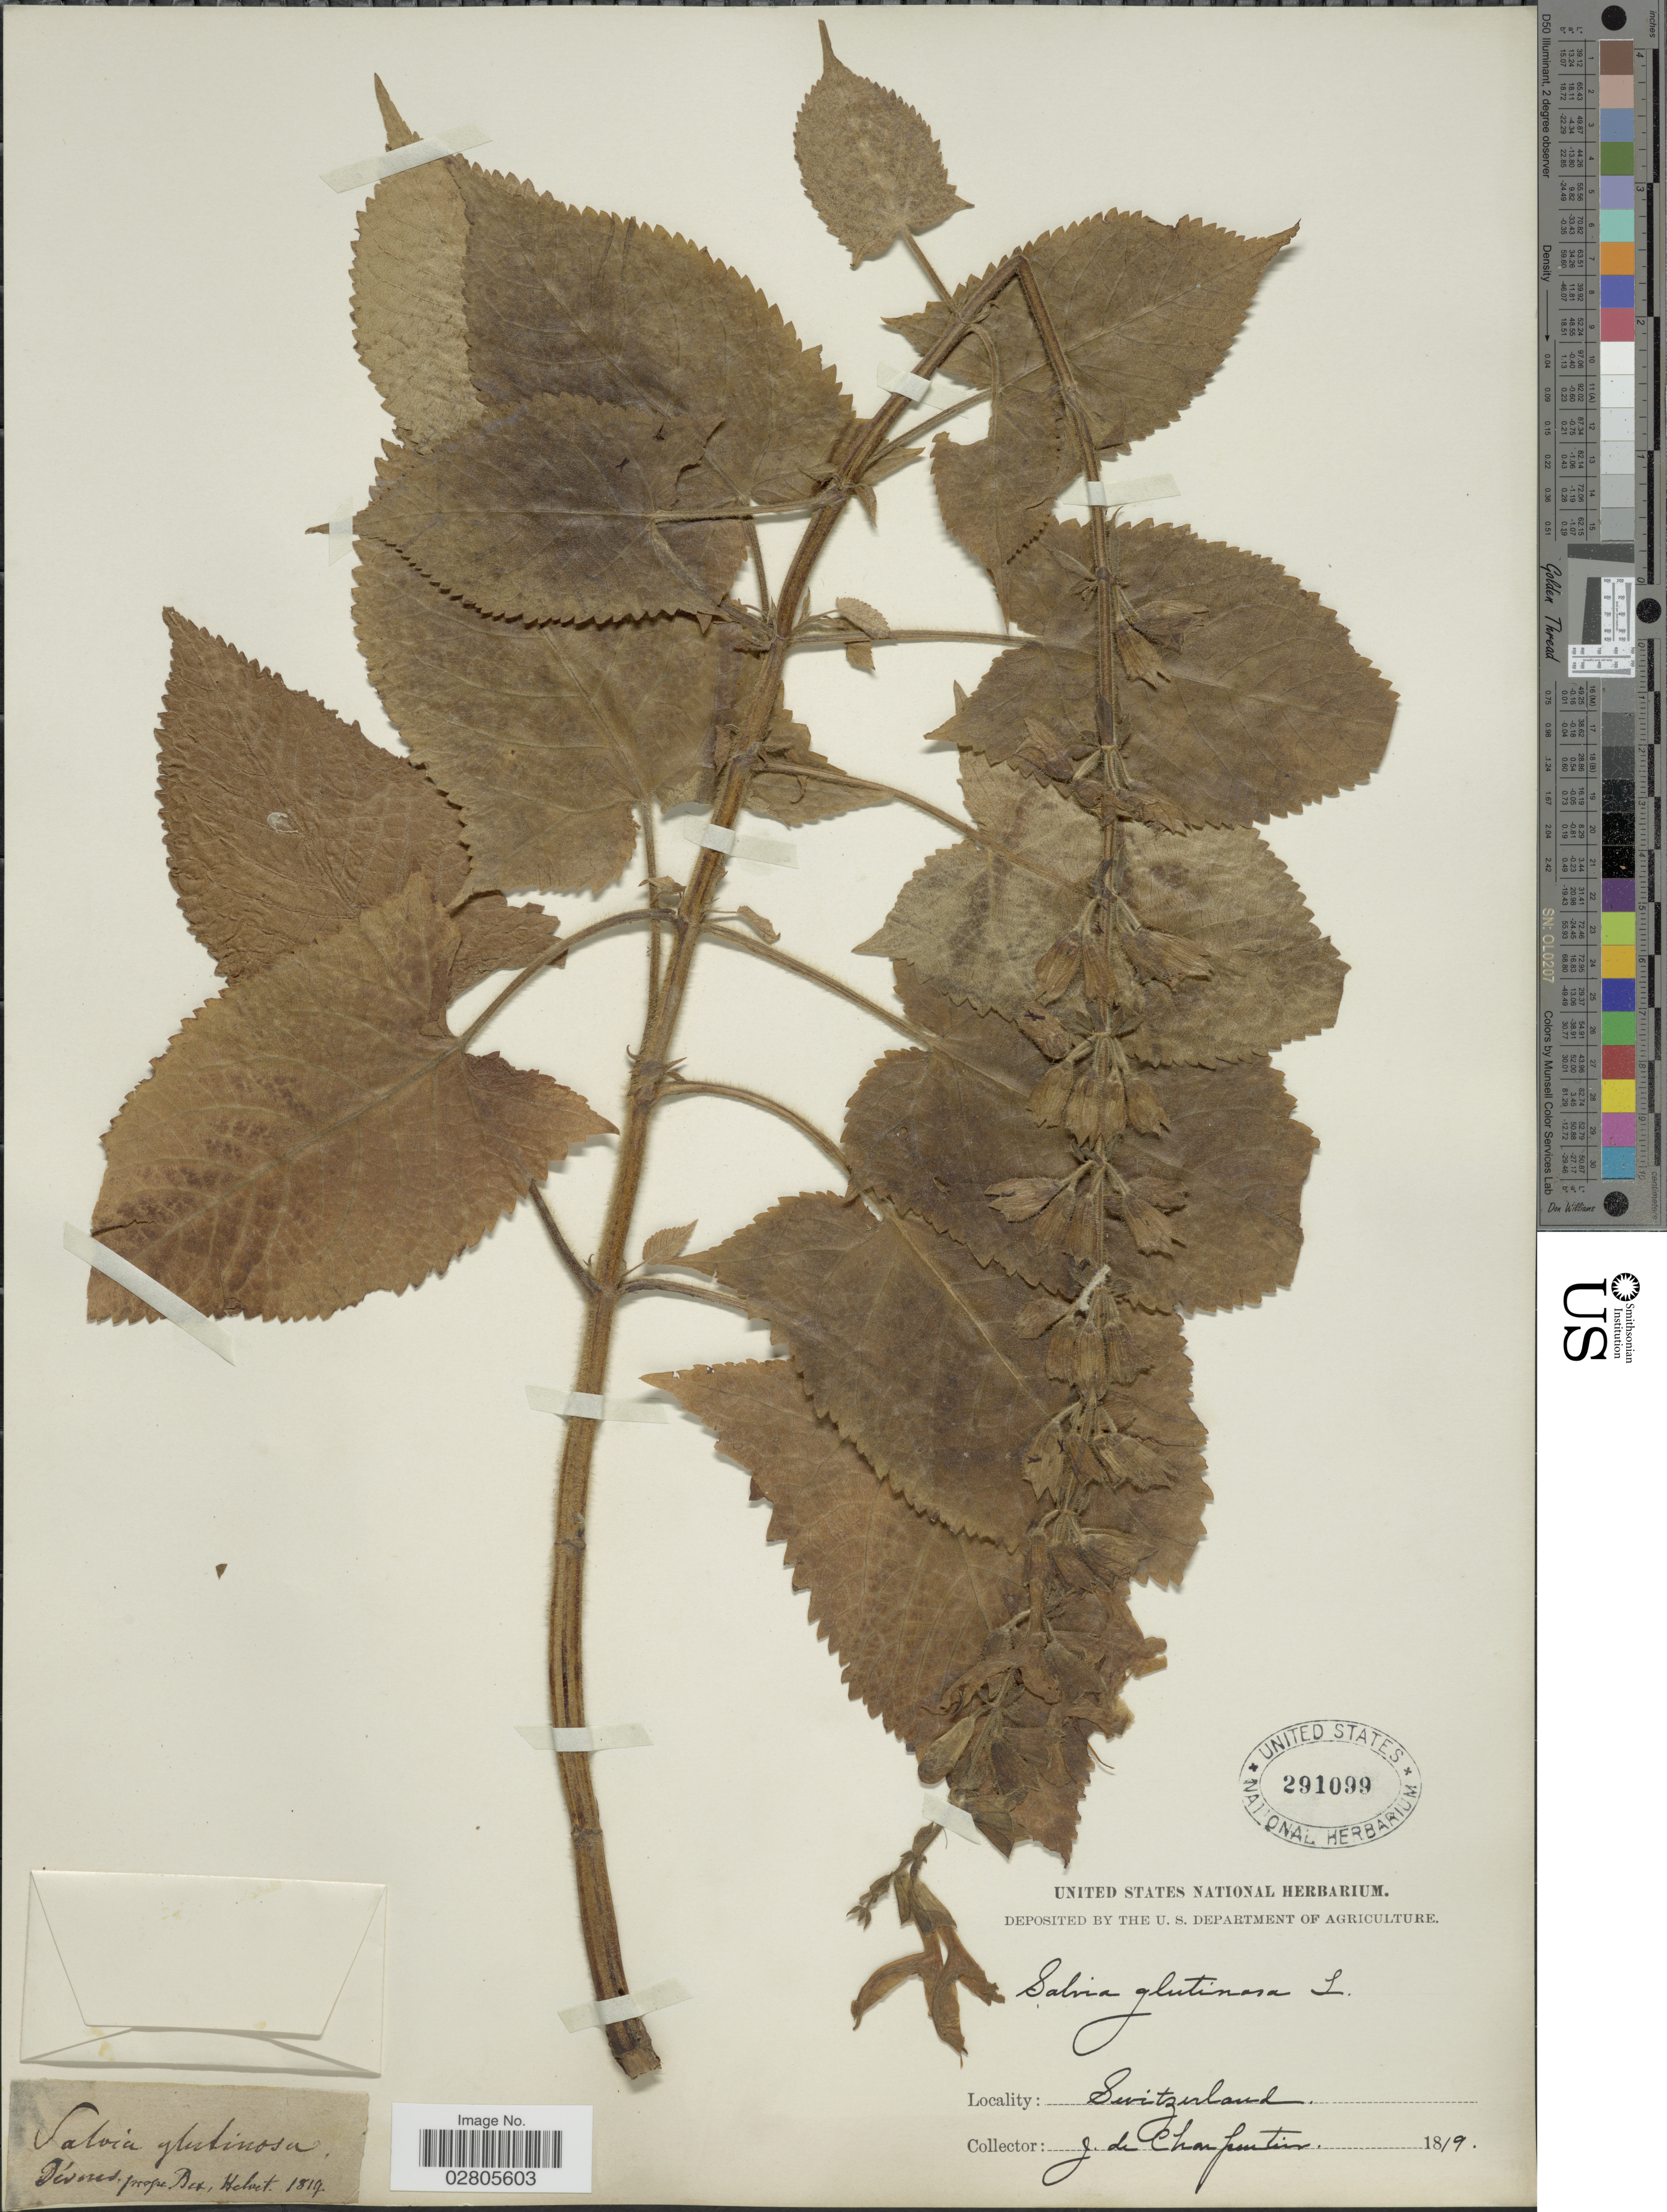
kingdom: Plantae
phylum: Tracheophyta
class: Magnoliopsida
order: Lamiales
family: Lamiaceae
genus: Salvia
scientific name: Salvia glutinosa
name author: L.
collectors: J. de Charpentier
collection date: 1819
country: Switzerland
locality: Dèvred prope Bex. Helvet.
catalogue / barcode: US 291099